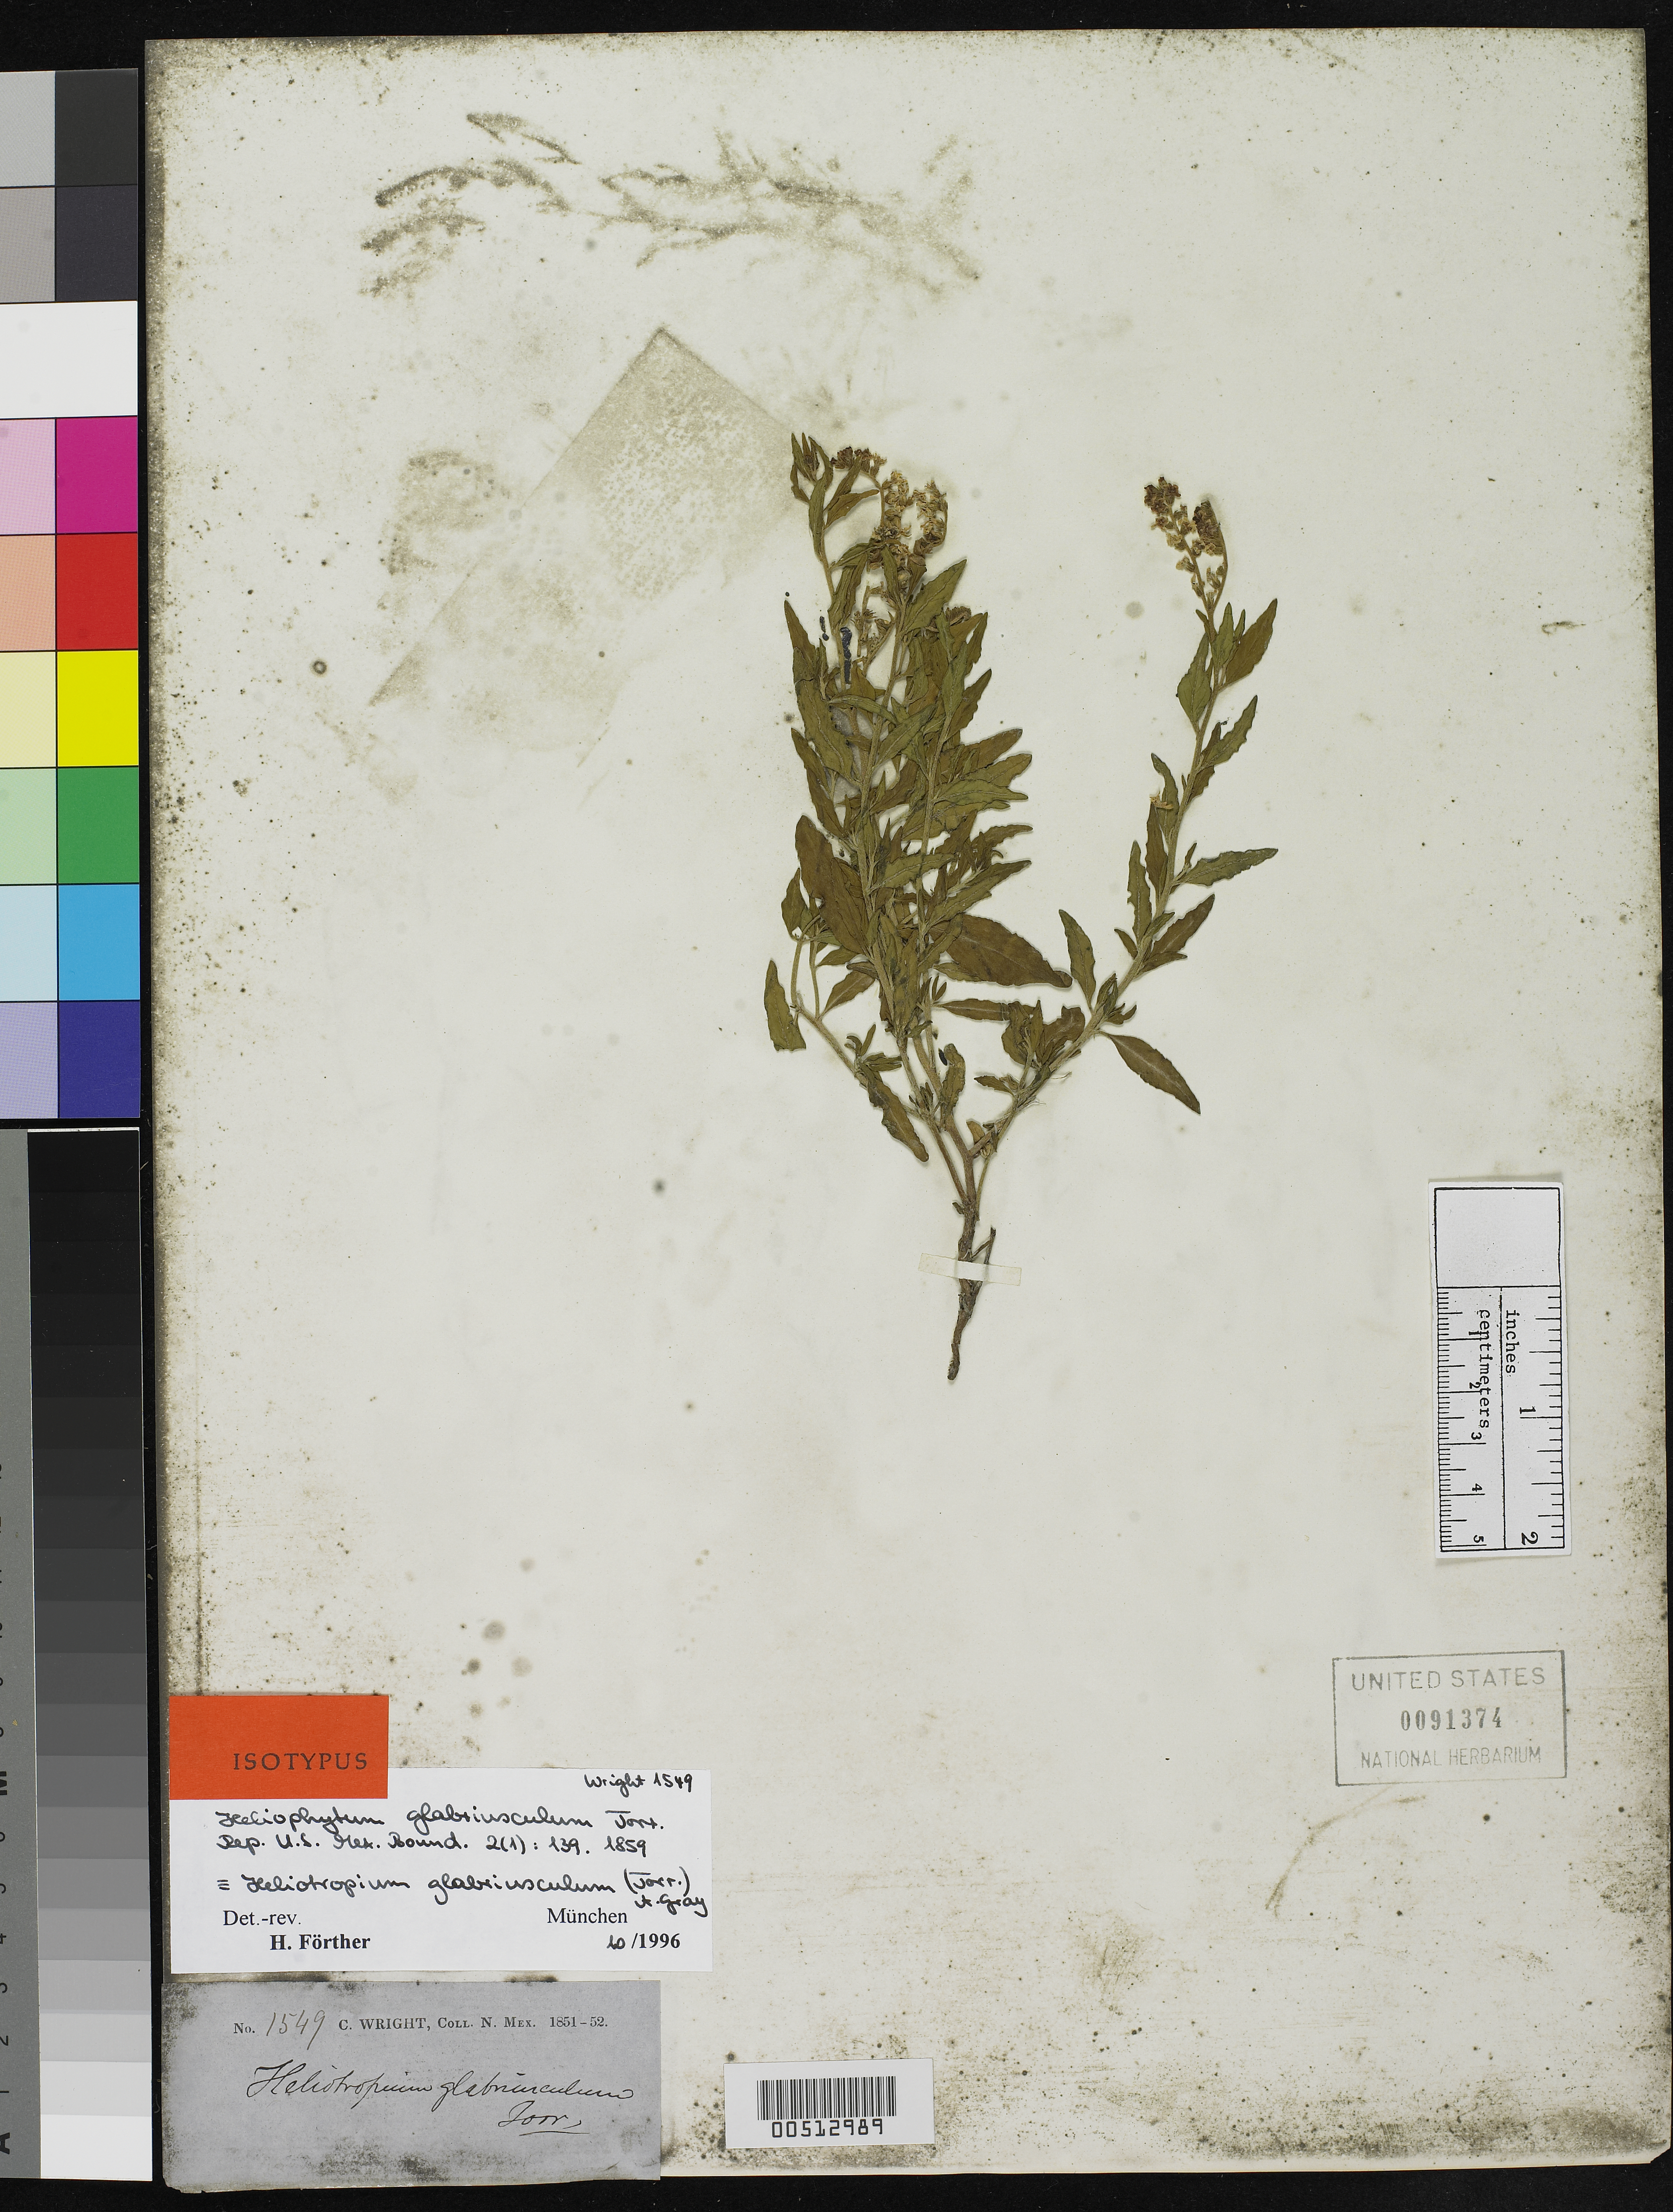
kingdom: Plantae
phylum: Tracheophyta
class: Magnoliopsida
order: Boraginales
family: Heliotropiaceae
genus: Heliophytum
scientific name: Heliophytum glabriusculum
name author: Torr. in Emory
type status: Type Collection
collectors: C. Wright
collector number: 1549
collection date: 1851/1852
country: United States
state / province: New Mexico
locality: "N. Mex." [=northern Mexico or New Mexico? either way possibly referring to present-day Arizona or Texas]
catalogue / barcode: US 91374